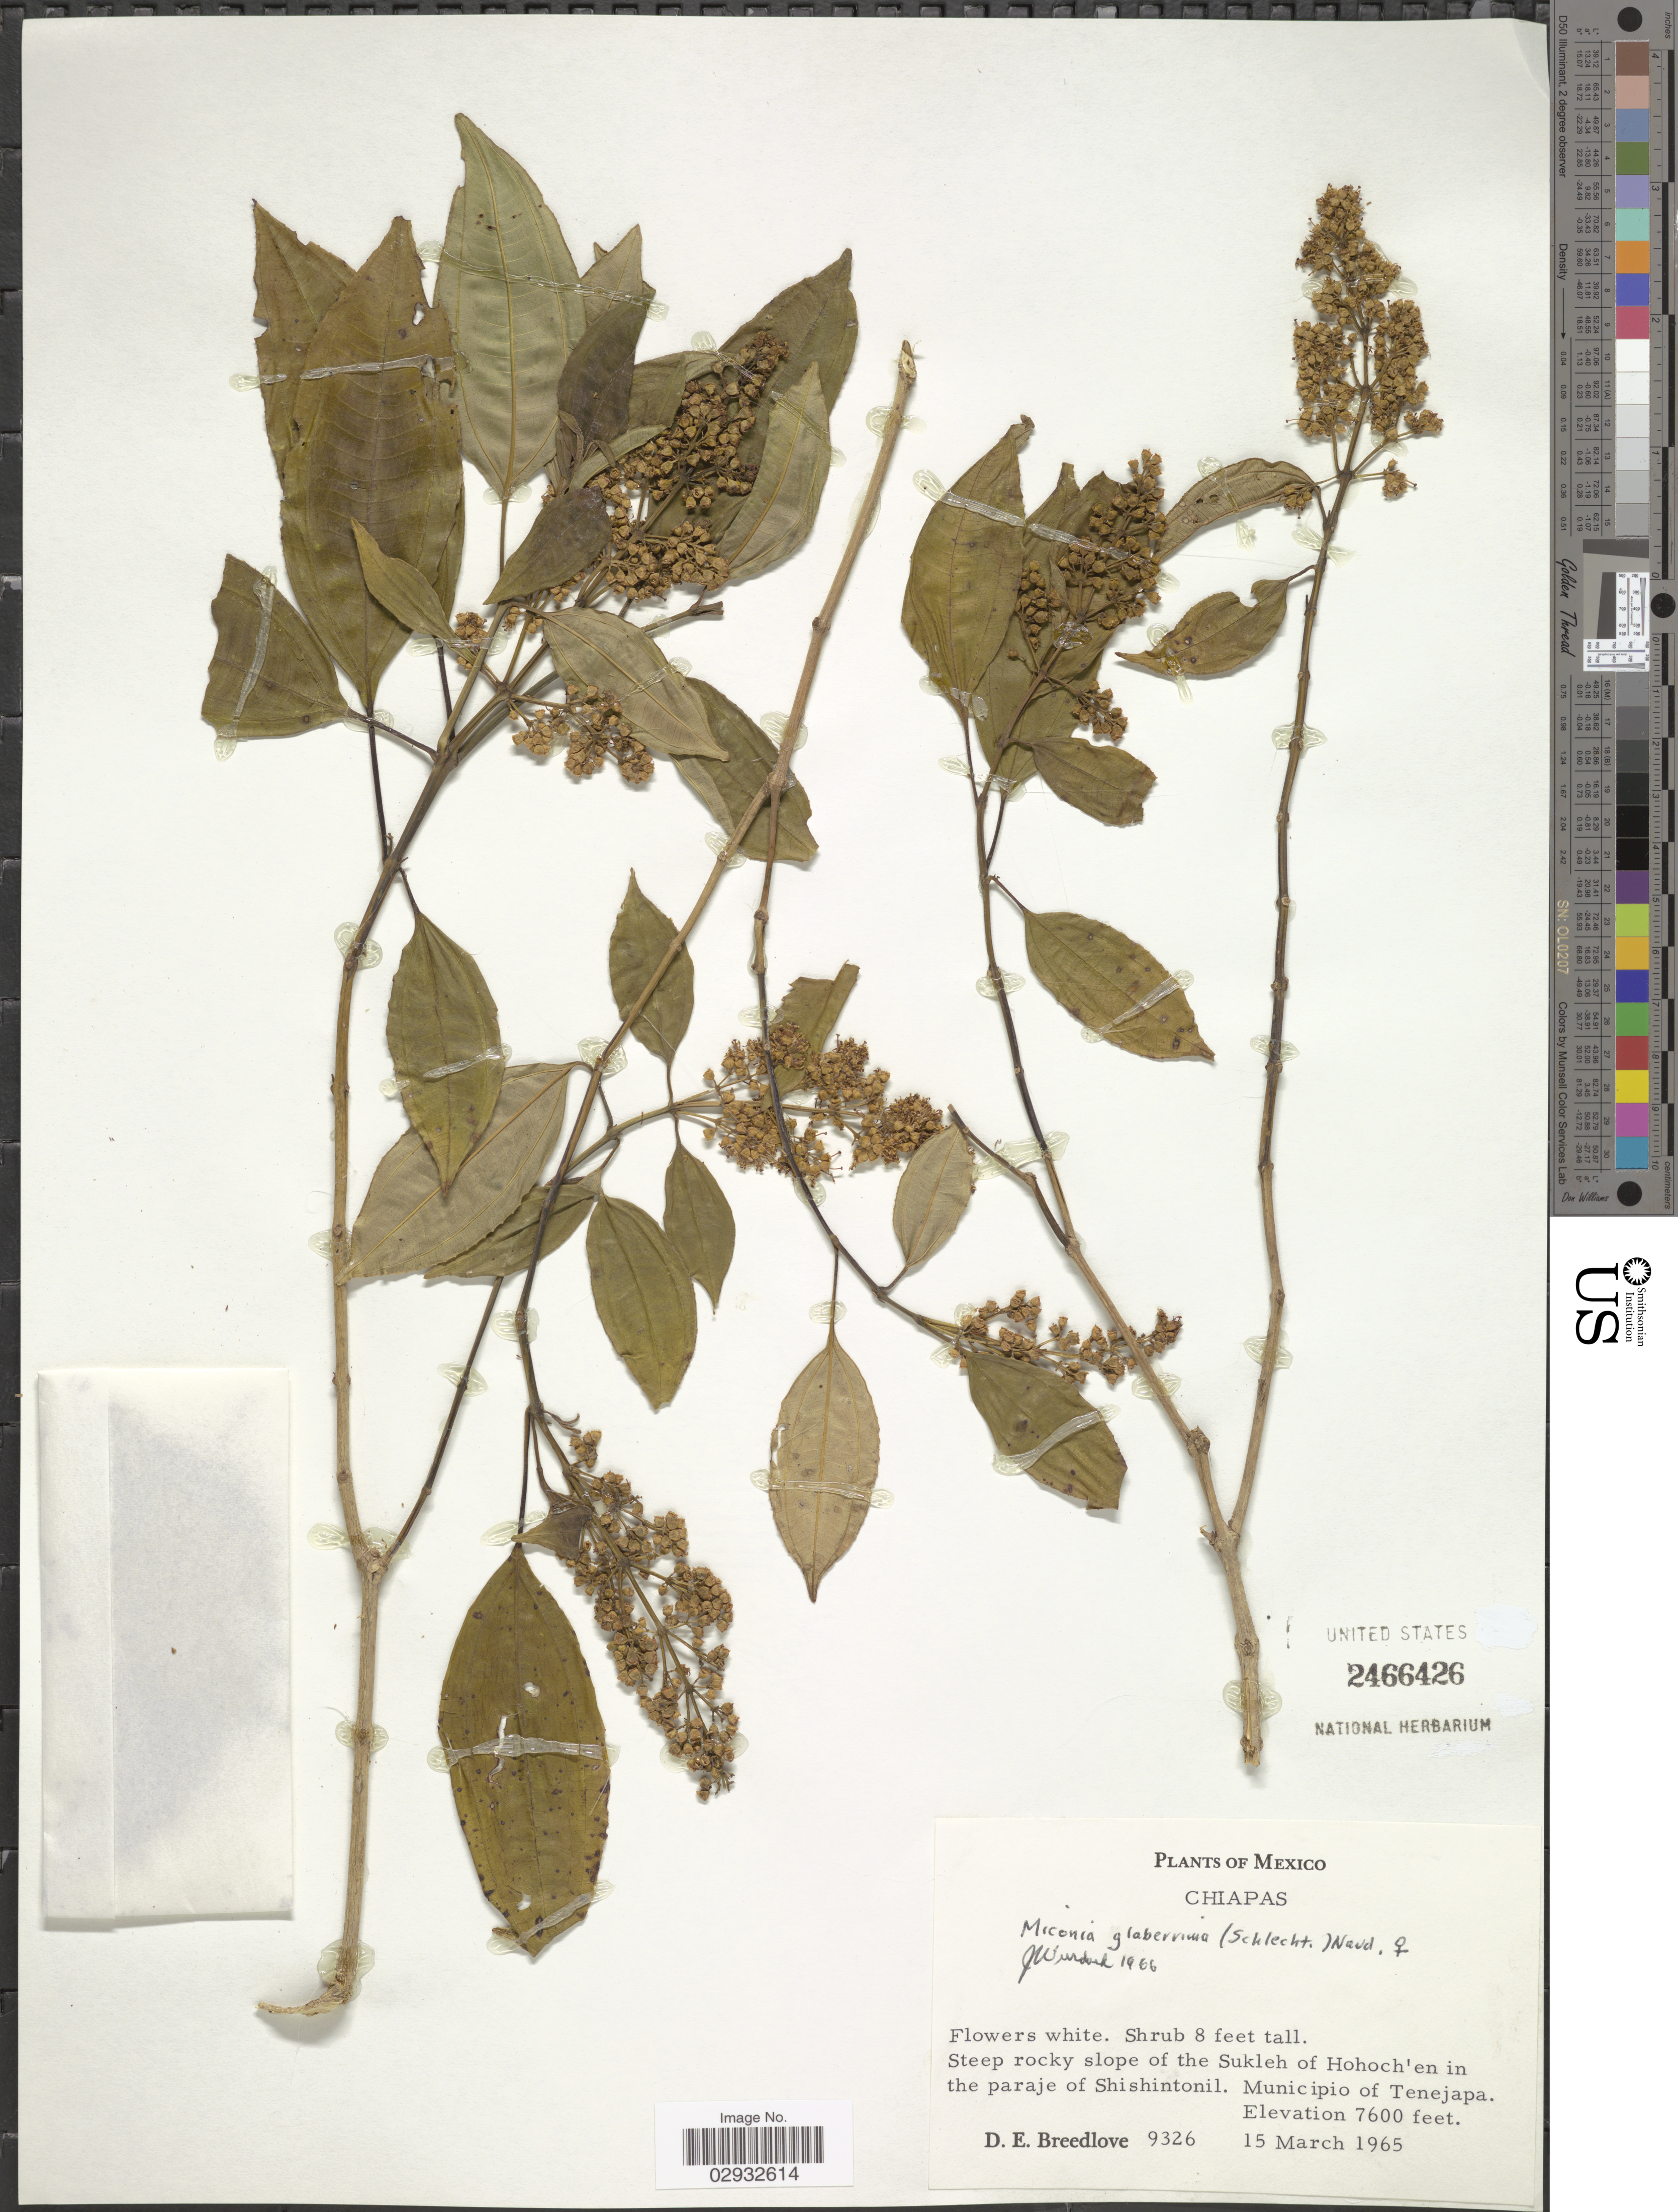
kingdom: Plantae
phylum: Tracheophyta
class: Magnoliopsida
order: Myrtales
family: Melastomataceae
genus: Miconia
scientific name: Miconia glaberrima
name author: (Schltdl.) Naudin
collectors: D. E. Breedlove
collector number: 9326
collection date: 1965-03-15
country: Mexico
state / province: Chiapas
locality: Steep rocky slopes of the Sukleh of Hohoch'en in the paraje of Shishintonil. Municipio of Tenejapa.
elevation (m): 2316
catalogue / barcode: US 2466426